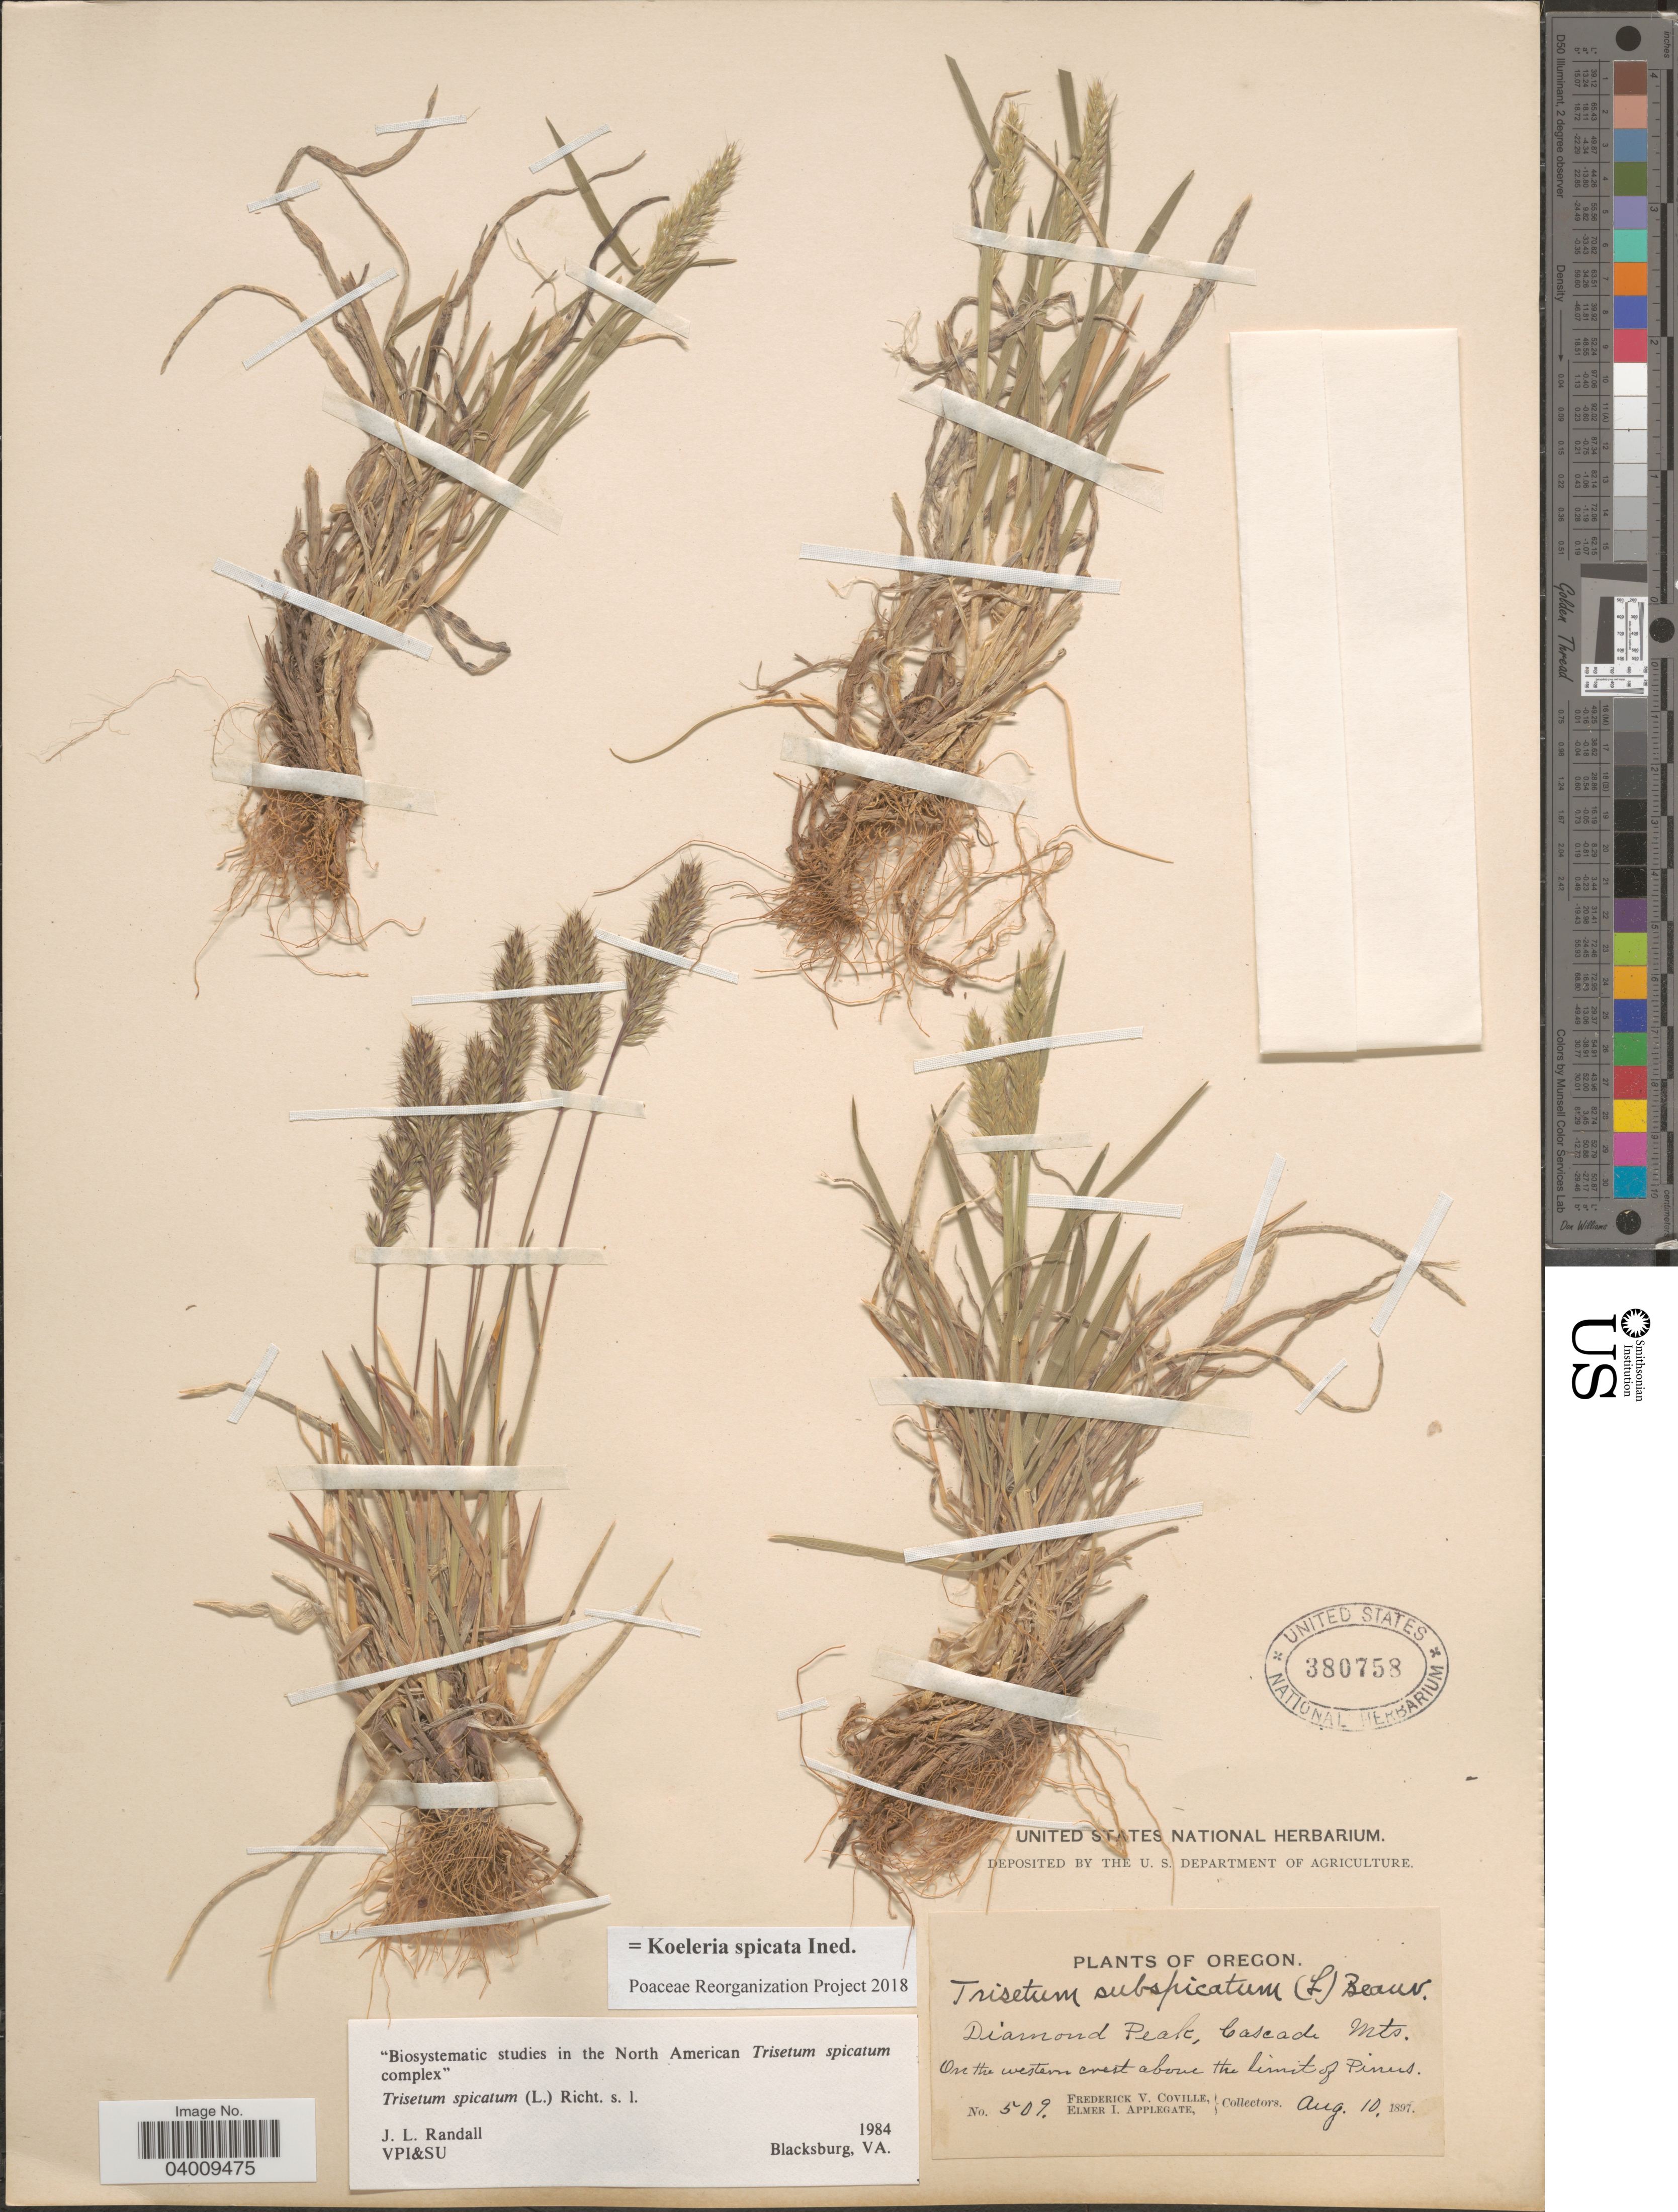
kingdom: Plantae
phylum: Tracheophyta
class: Liliopsida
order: Poales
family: Poaceae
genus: Koeleria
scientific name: Koeleria spicata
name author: (L.) Barberá et al.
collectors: F. V. Coville & E. I. Applegate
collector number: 509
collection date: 1897-08-10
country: United States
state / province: Oregon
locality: Diamond Peak, Cascade Mts. On the western crest above the limit of Pinus.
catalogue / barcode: US 380758